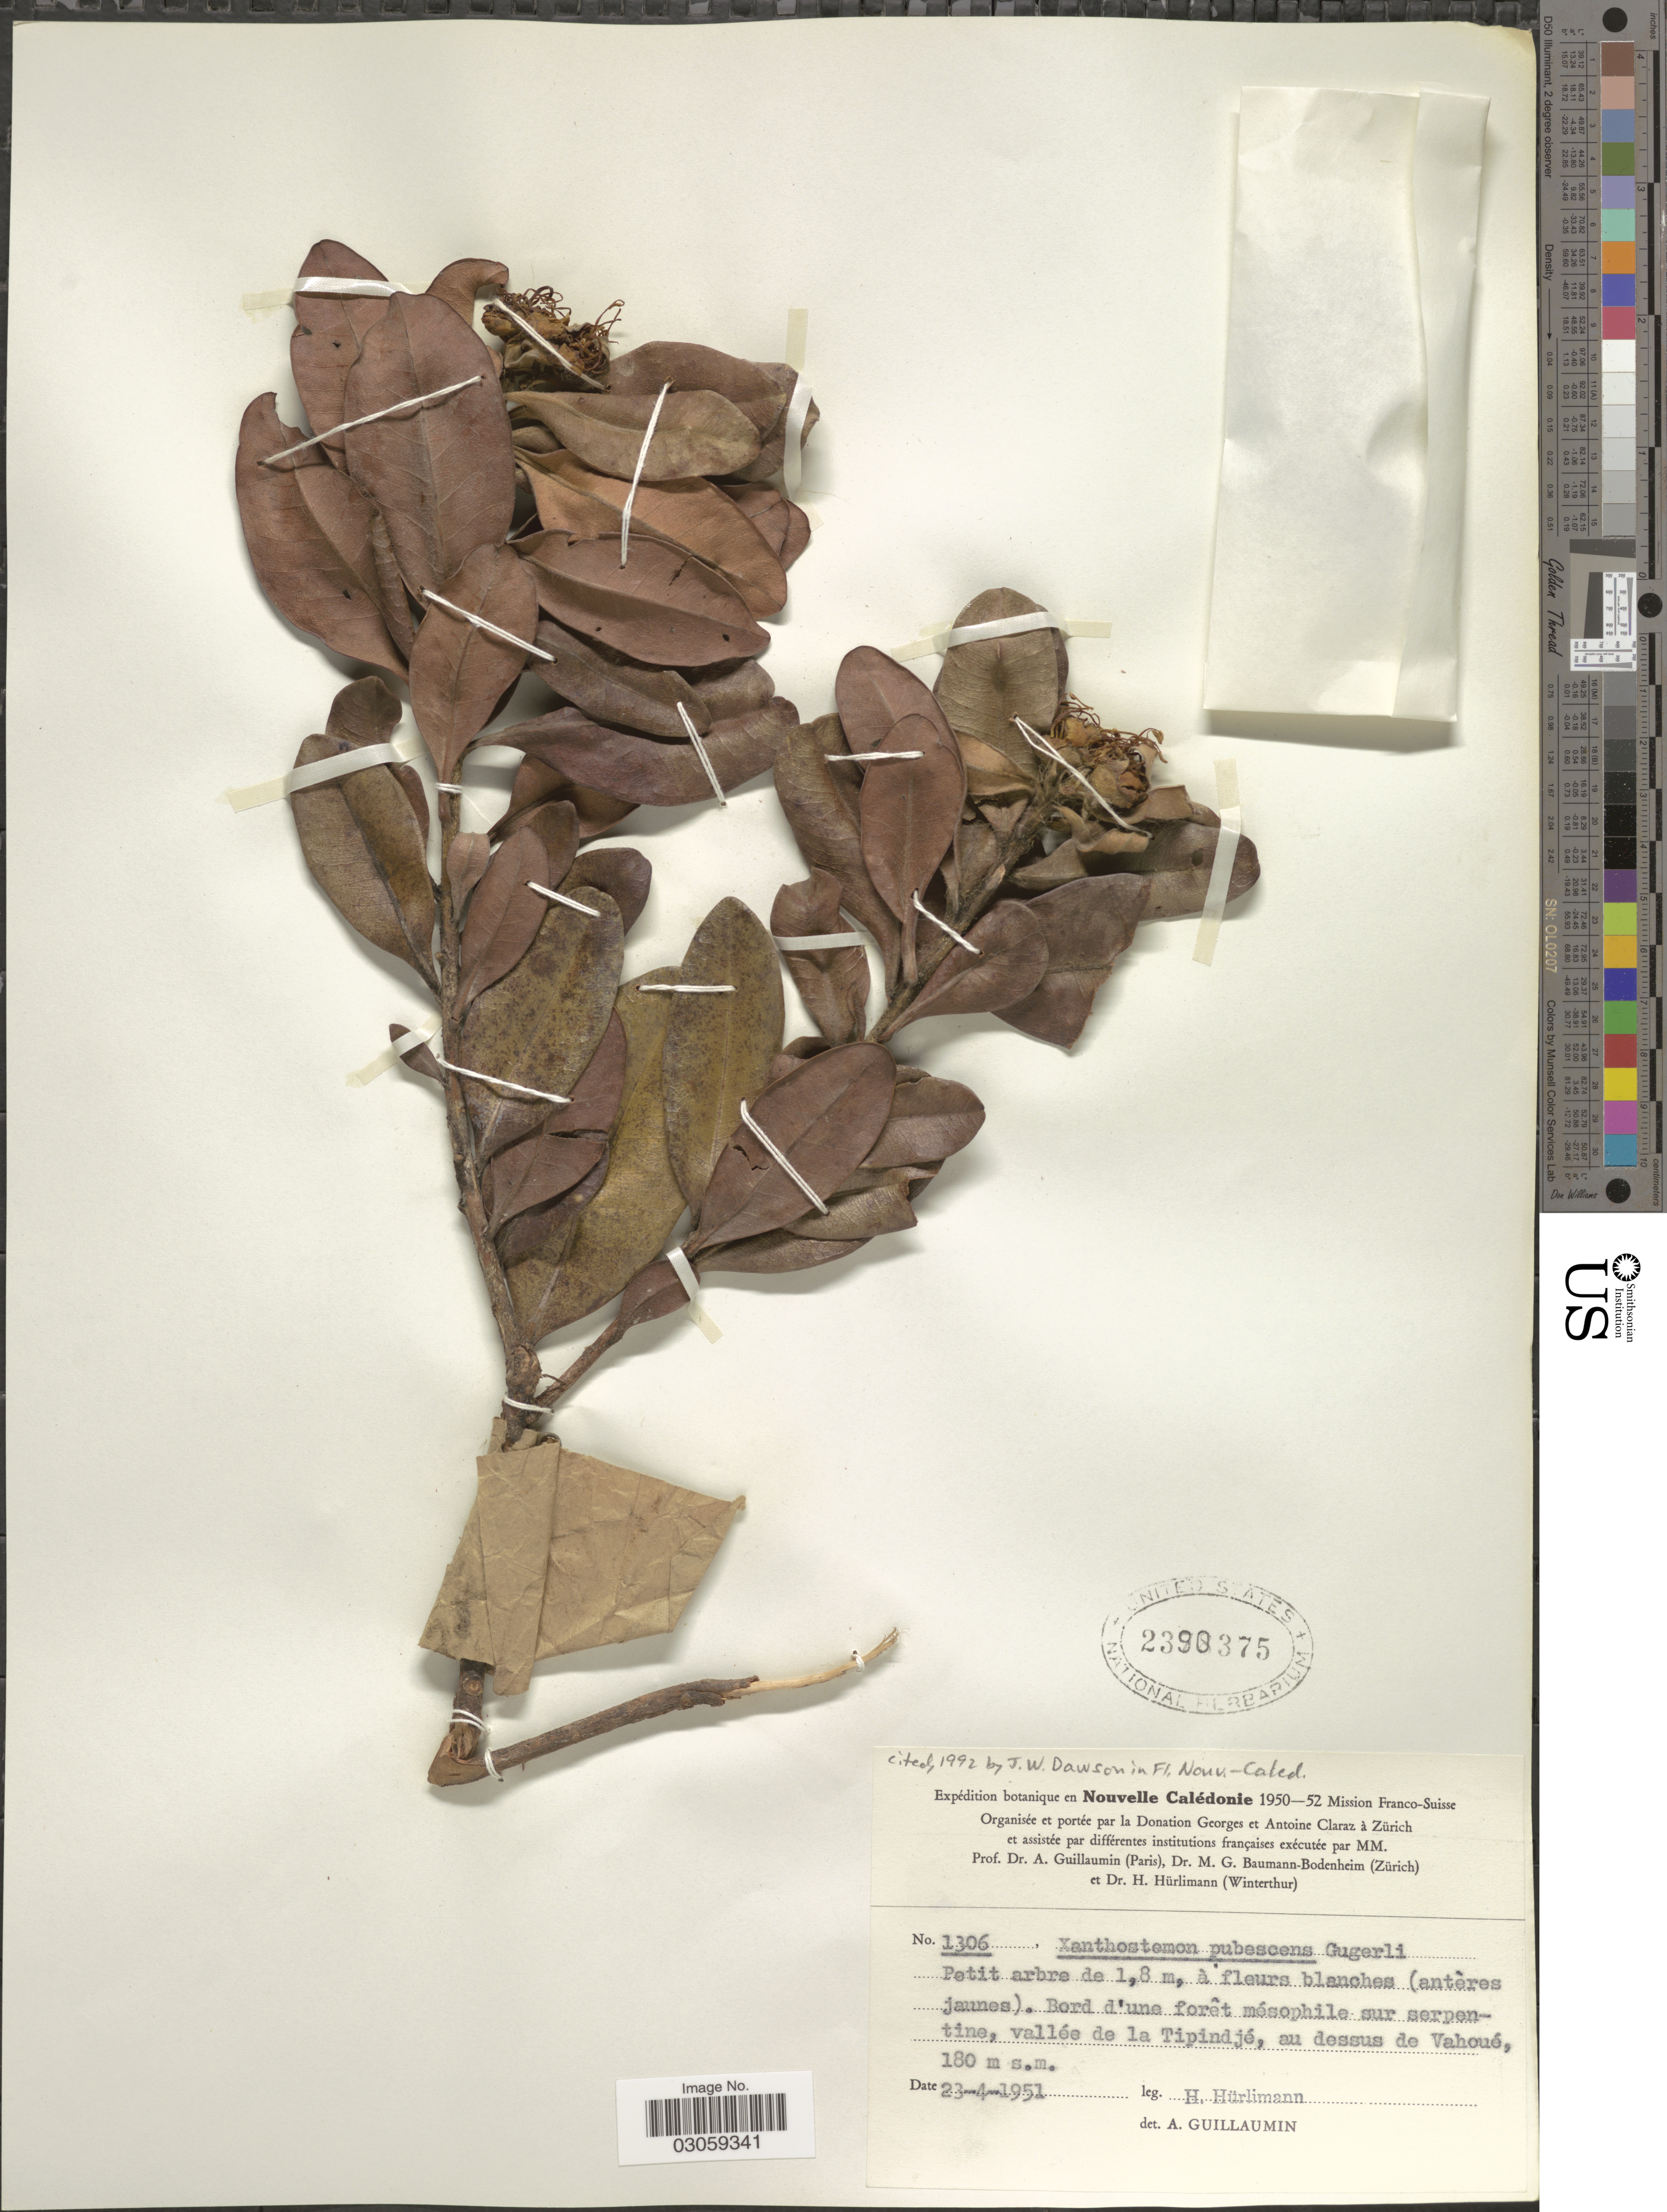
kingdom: Plantae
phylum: Tracheophyta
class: Magnoliopsida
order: Myrtales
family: Myrtaceae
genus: Xanthostemon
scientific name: Xanthostemon pubescens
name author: (Brongn. & Gris) Sebert & Pancher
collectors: H. Hürlimann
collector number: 1306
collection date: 1951-04-23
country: New Caledonia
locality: En Nouvelle Calédonie. Vallée de la Tipindjé, au dessus de Vahoué.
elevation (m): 180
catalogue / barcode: US 2390375